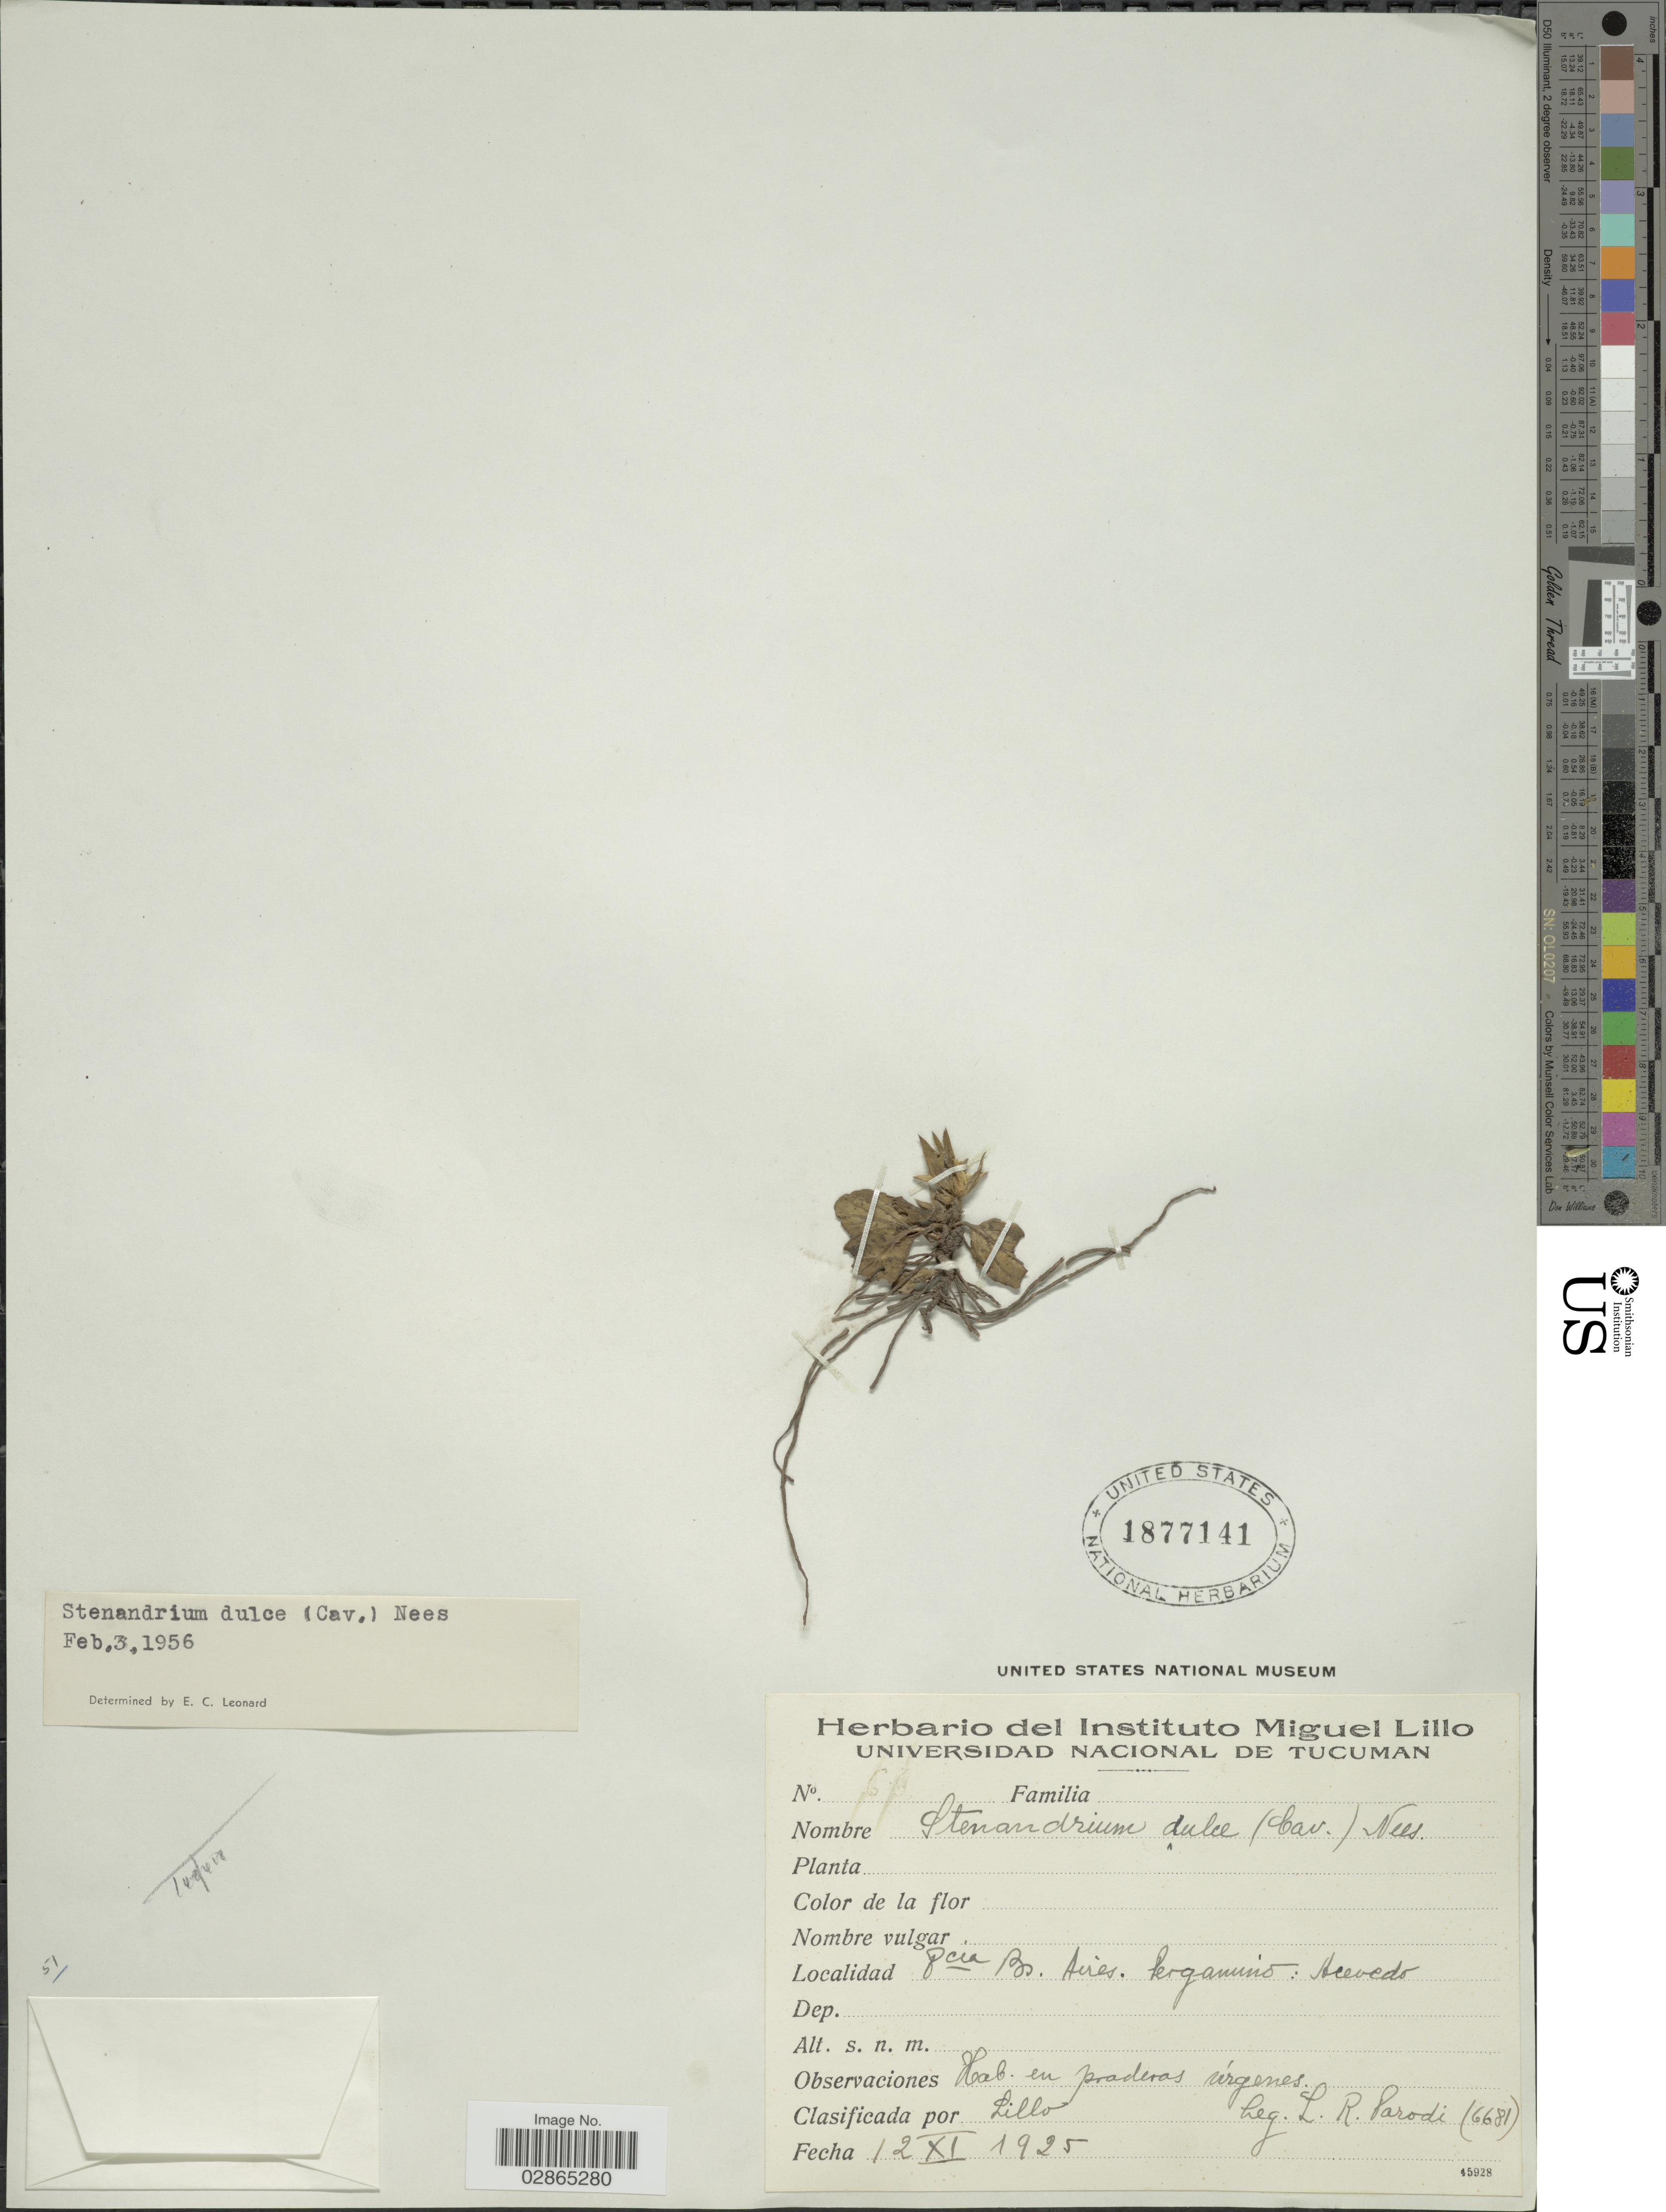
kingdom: Plantae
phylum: Tracheophyta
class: Magnoliopsida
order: Lamiales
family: Acanthaceae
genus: Stenandrium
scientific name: Stenandrium dulce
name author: (Cav.) Nees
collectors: L. R. Parodi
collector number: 6681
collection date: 1925-11-12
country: Argentina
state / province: Buenos Aires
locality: Pcia B. Aires. Pergamino: Acevedo.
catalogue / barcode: US 1877141